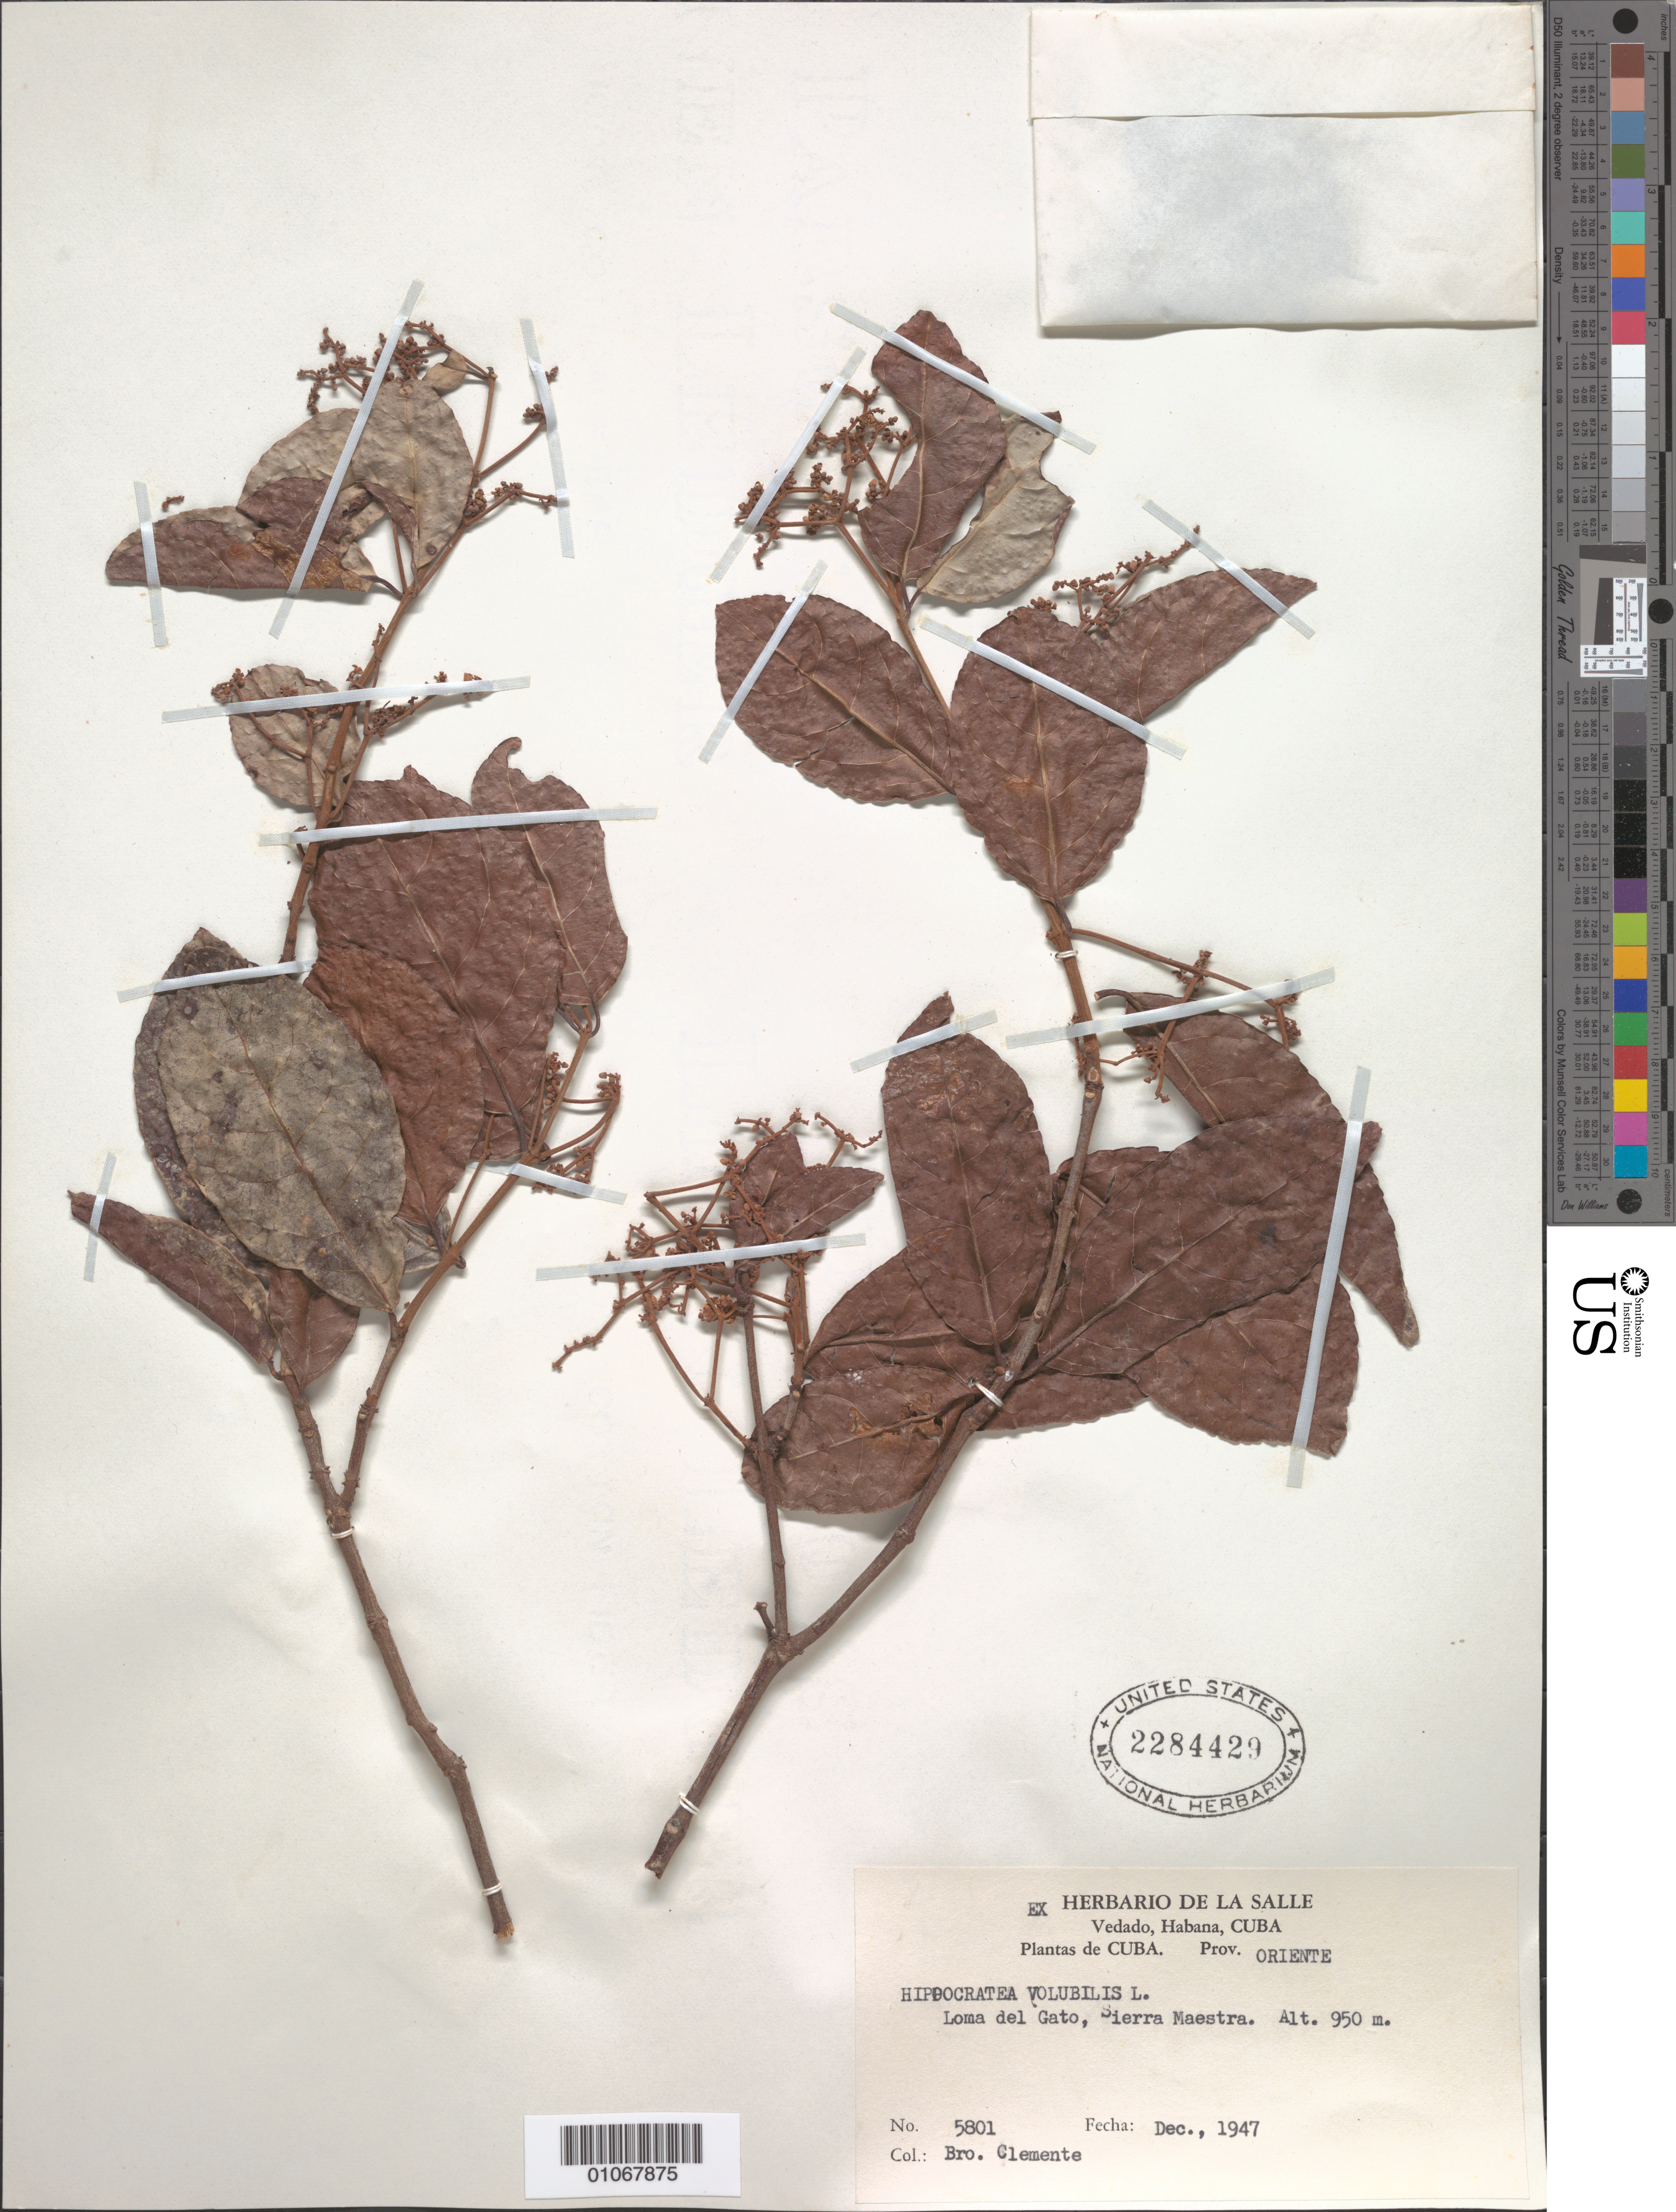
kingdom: Plantae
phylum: Tracheophyta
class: Magnoliopsida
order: Celastrales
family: Celastraceae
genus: Hippocratea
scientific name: Hippocratea volubilis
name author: L.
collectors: Bro. Clemente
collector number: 5801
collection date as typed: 01 Dec 1947 to 31 Dec 1947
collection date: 1947-12-01/1947-12-31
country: Cuba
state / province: Oriente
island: Cuba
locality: Loma de Gato, Sierra Maestra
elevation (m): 950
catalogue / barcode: US 2284429